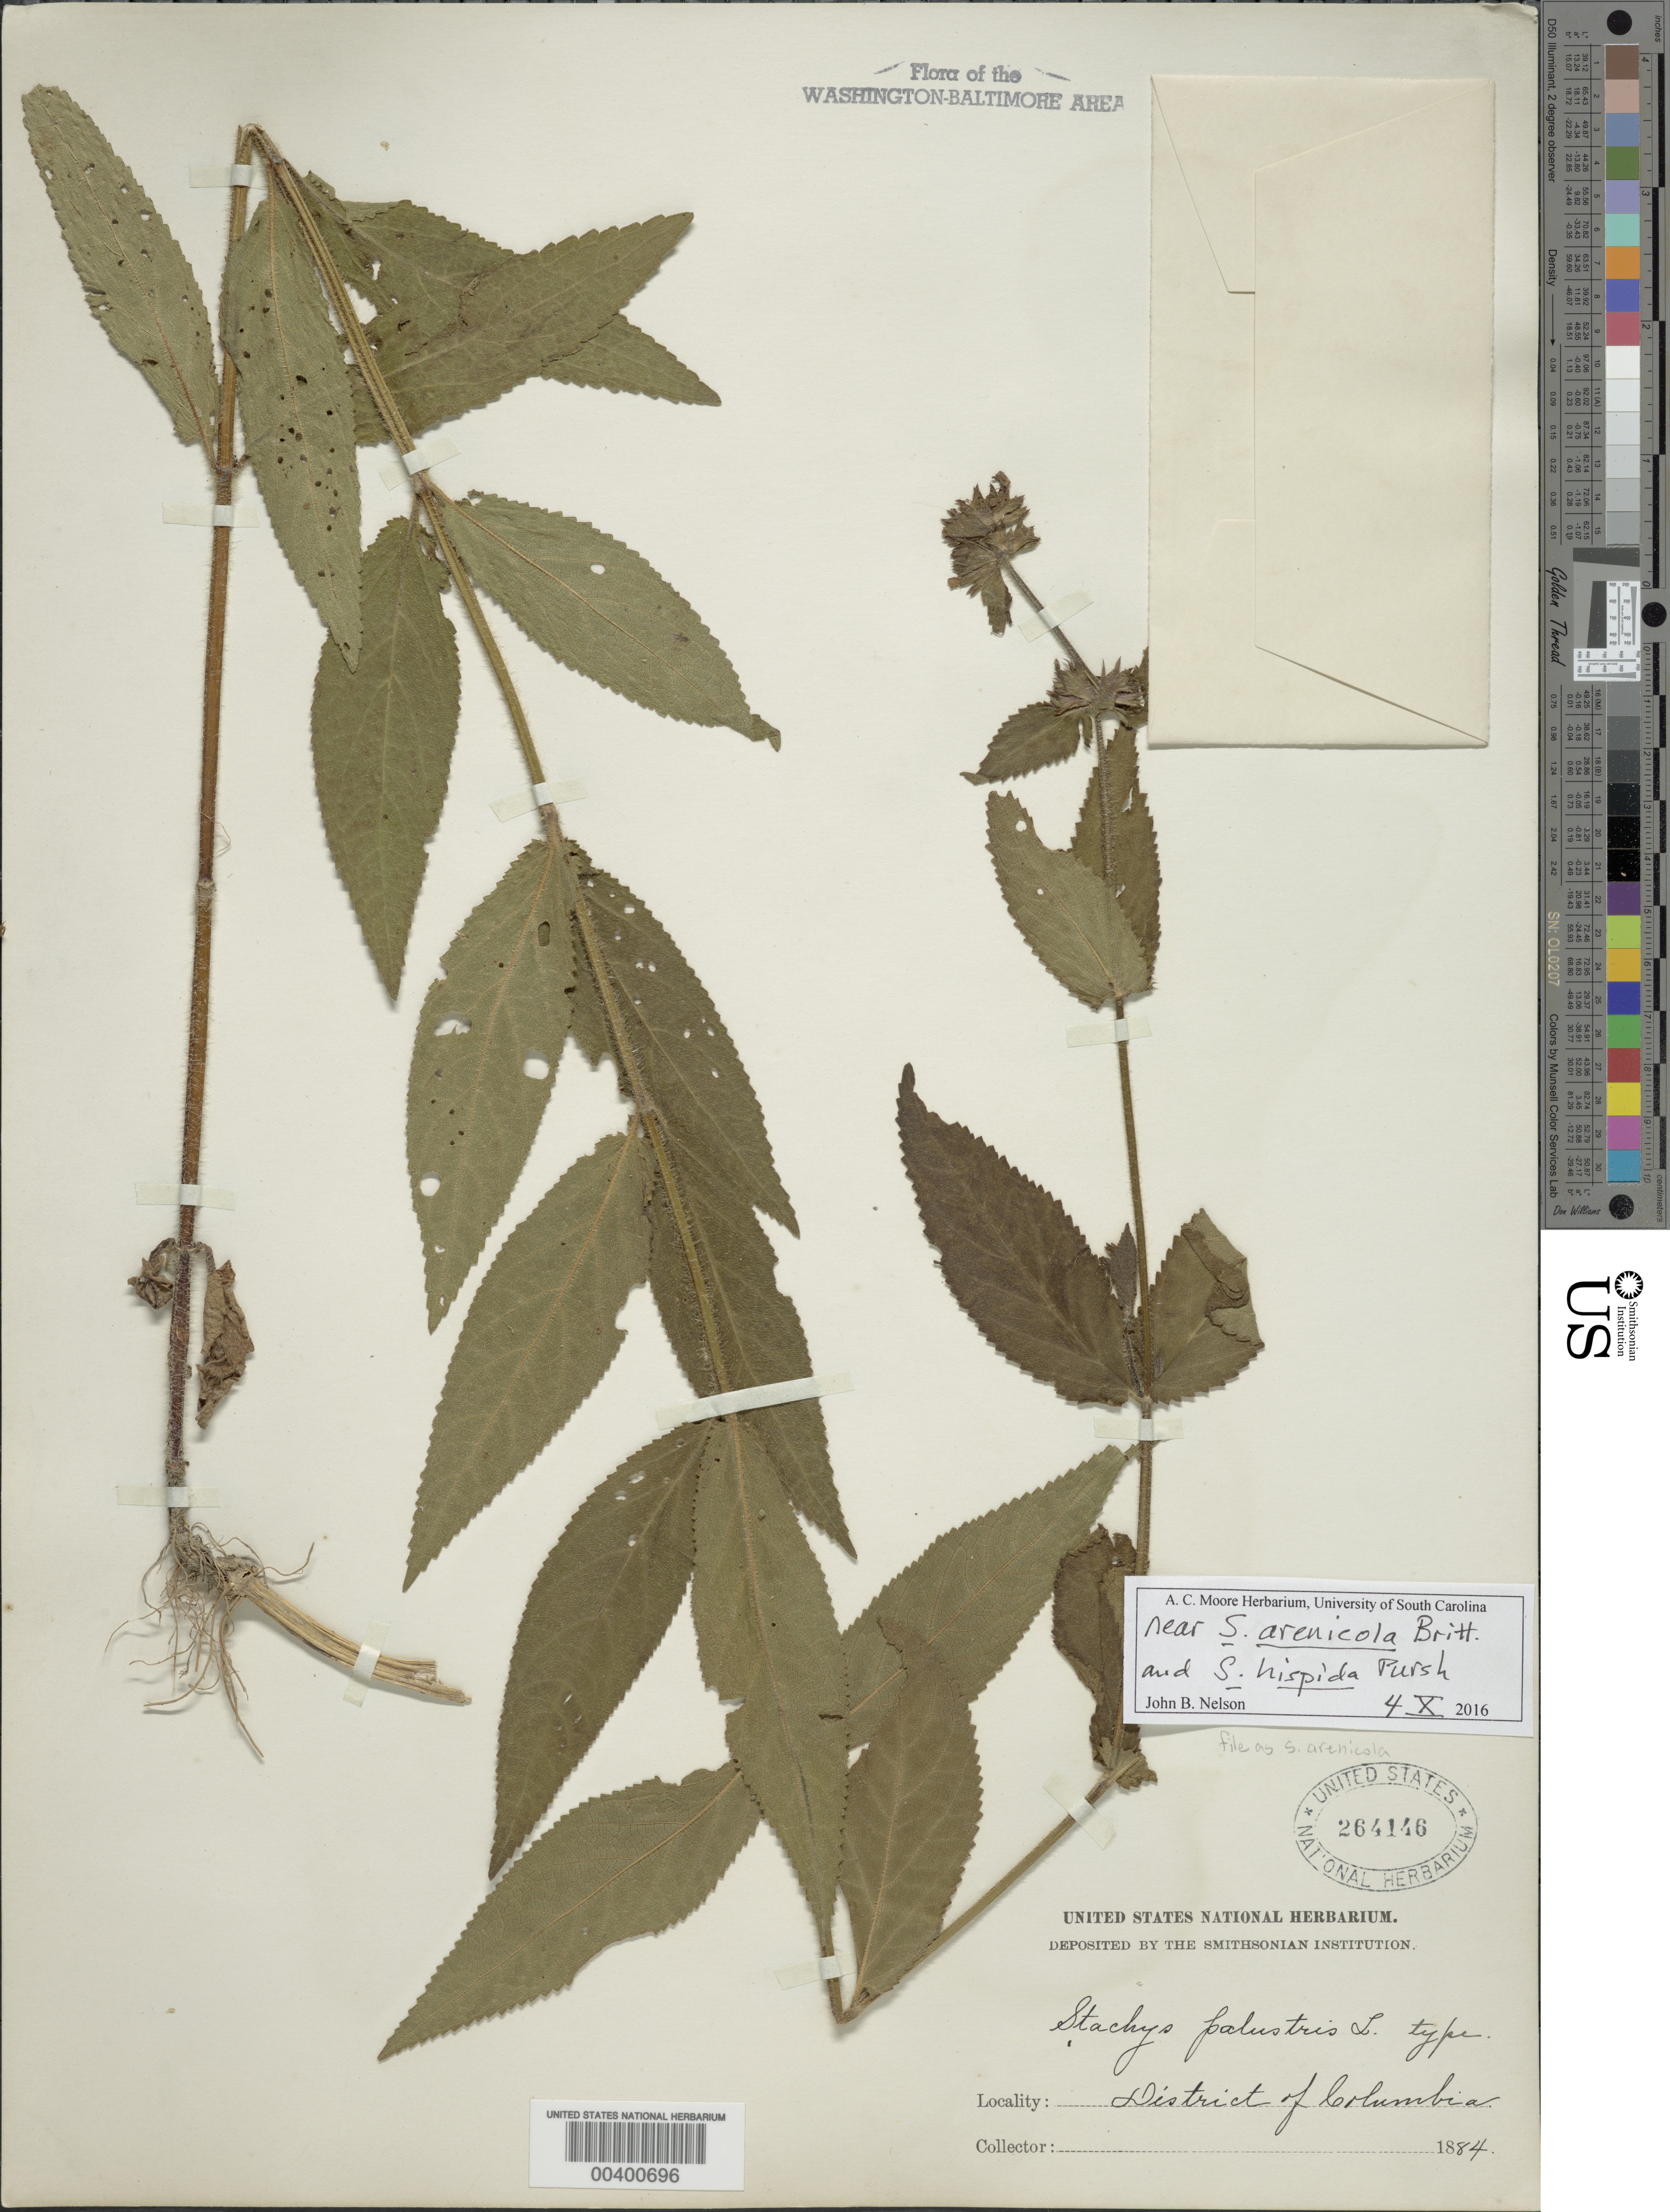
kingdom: Plantae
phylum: Tracheophyta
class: Magnoliopsida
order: Lamiales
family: Lamiaceae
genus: Stachys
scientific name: Stachys arenicola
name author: Britton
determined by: Nelson, J. B.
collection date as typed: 03 Jul 1884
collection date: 1884-07-03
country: United States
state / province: District of Columbia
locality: Terra Cotta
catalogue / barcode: US 264146